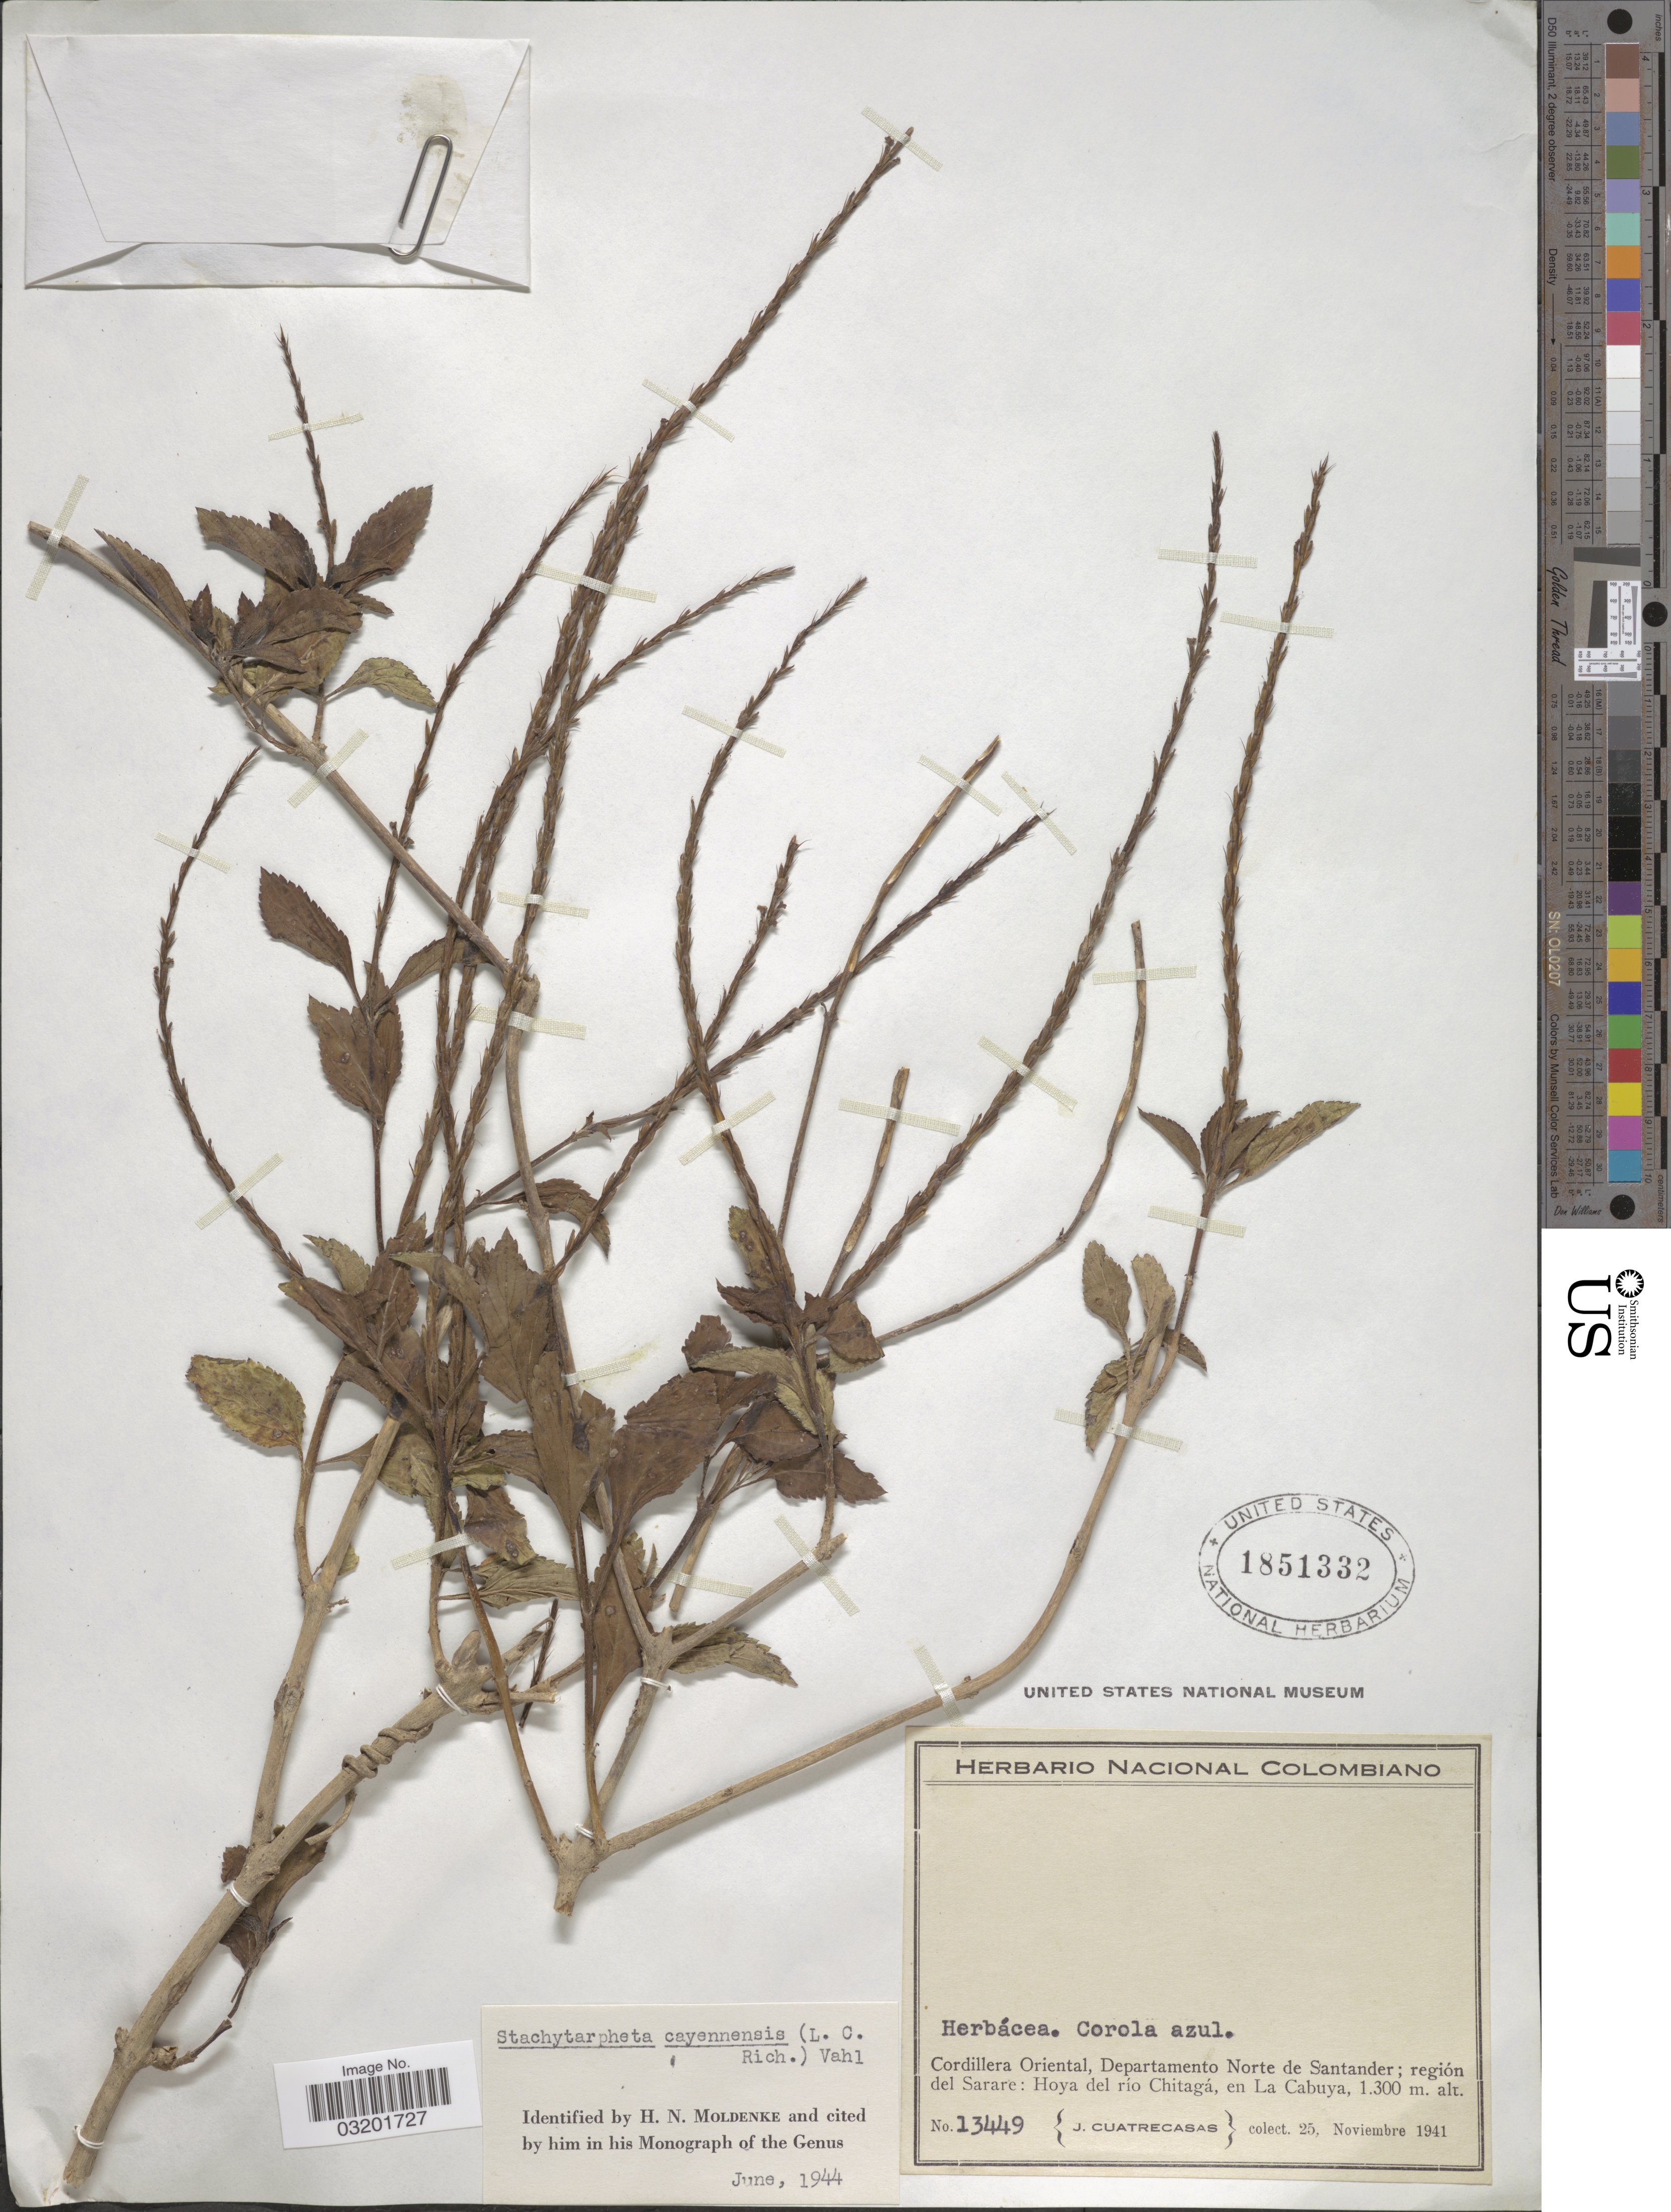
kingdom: Plantae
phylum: Tracheophyta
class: Magnoliopsida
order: Lamiales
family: Verbenaceae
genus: Stachytarpheta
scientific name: Stachytarpheta cayennensis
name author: (Rich.) Vahl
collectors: J. Cuatrecasas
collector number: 13449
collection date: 1941-11-25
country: Colombia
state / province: Norte de Santander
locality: Cordillera Oriental, Departamento Norte de Santander; región del Sarare: Hoya del río Chitagá, en La Cabuya.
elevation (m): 1300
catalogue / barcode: US 1851332